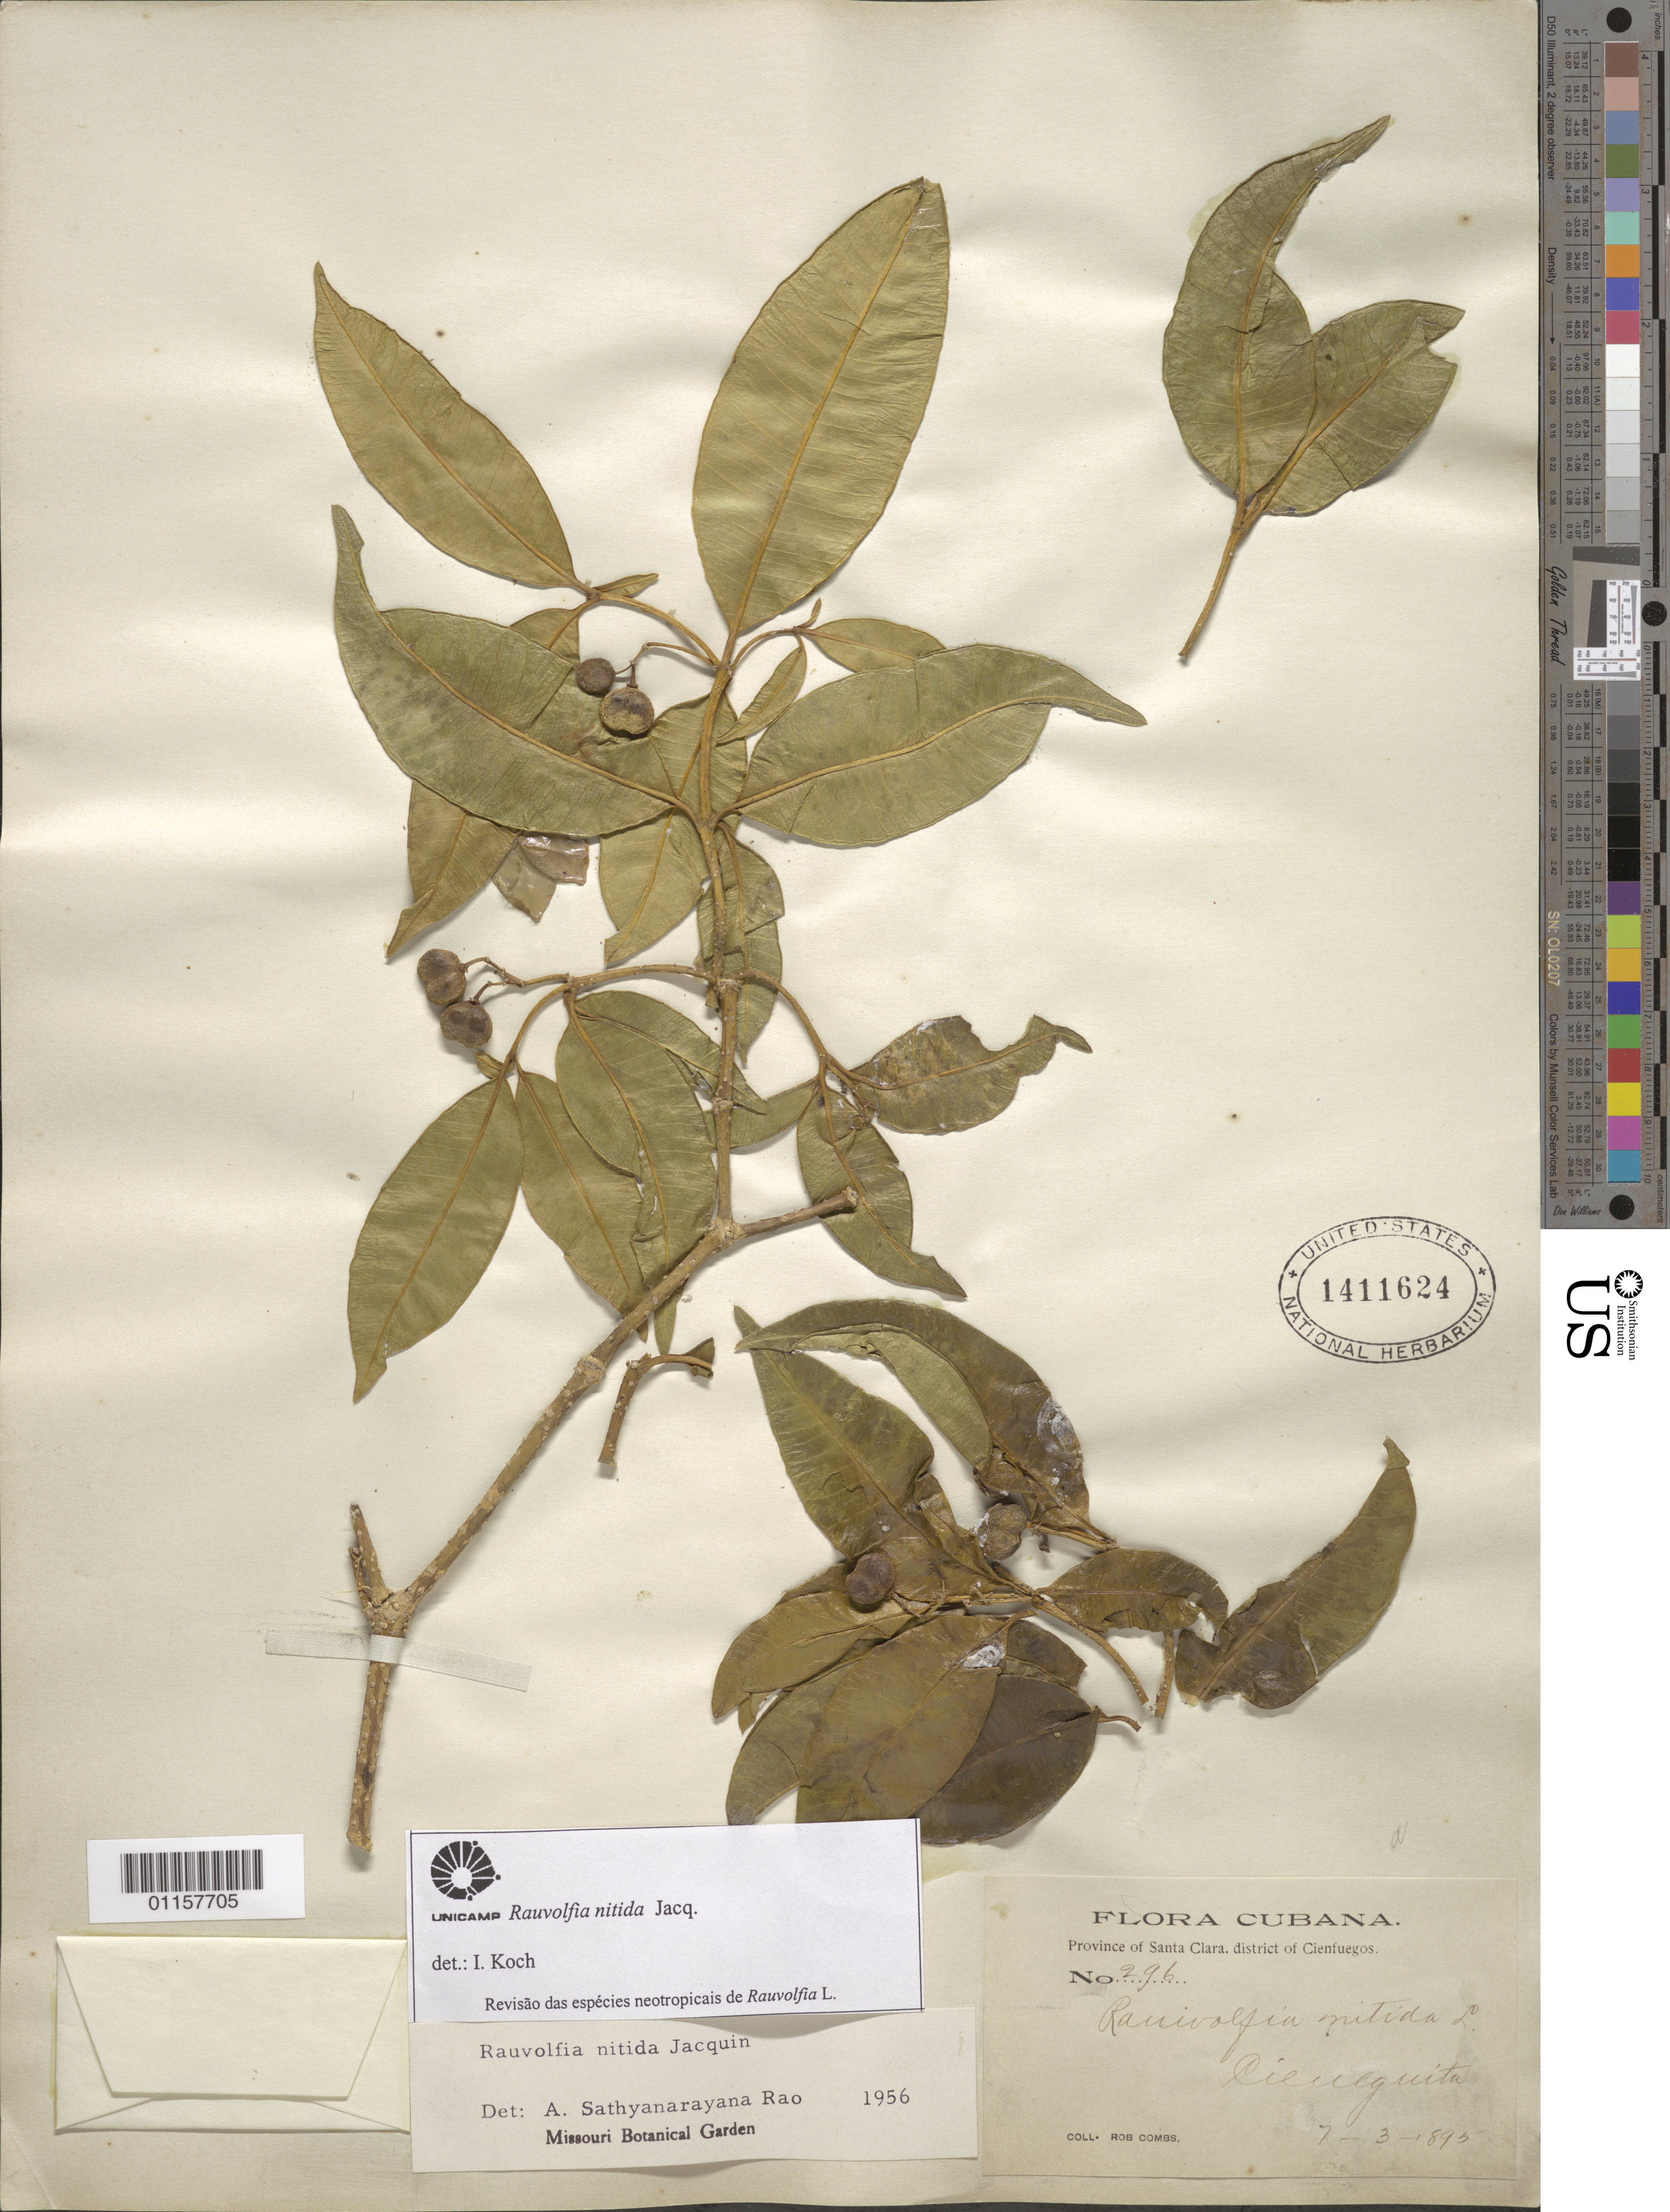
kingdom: Plantae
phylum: Tracheophyta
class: Magnoliopsida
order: Gentianales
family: Apocynaceae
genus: Rauvolfia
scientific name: Rauvolfia nitida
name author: Jacq.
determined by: Koch, I.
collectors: K. Combs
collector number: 296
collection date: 1895-03-07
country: Cuba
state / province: Cienfuegos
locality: Province of Santa Clara, District of Cienfuegos, Cienequita.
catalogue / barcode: US 1411624